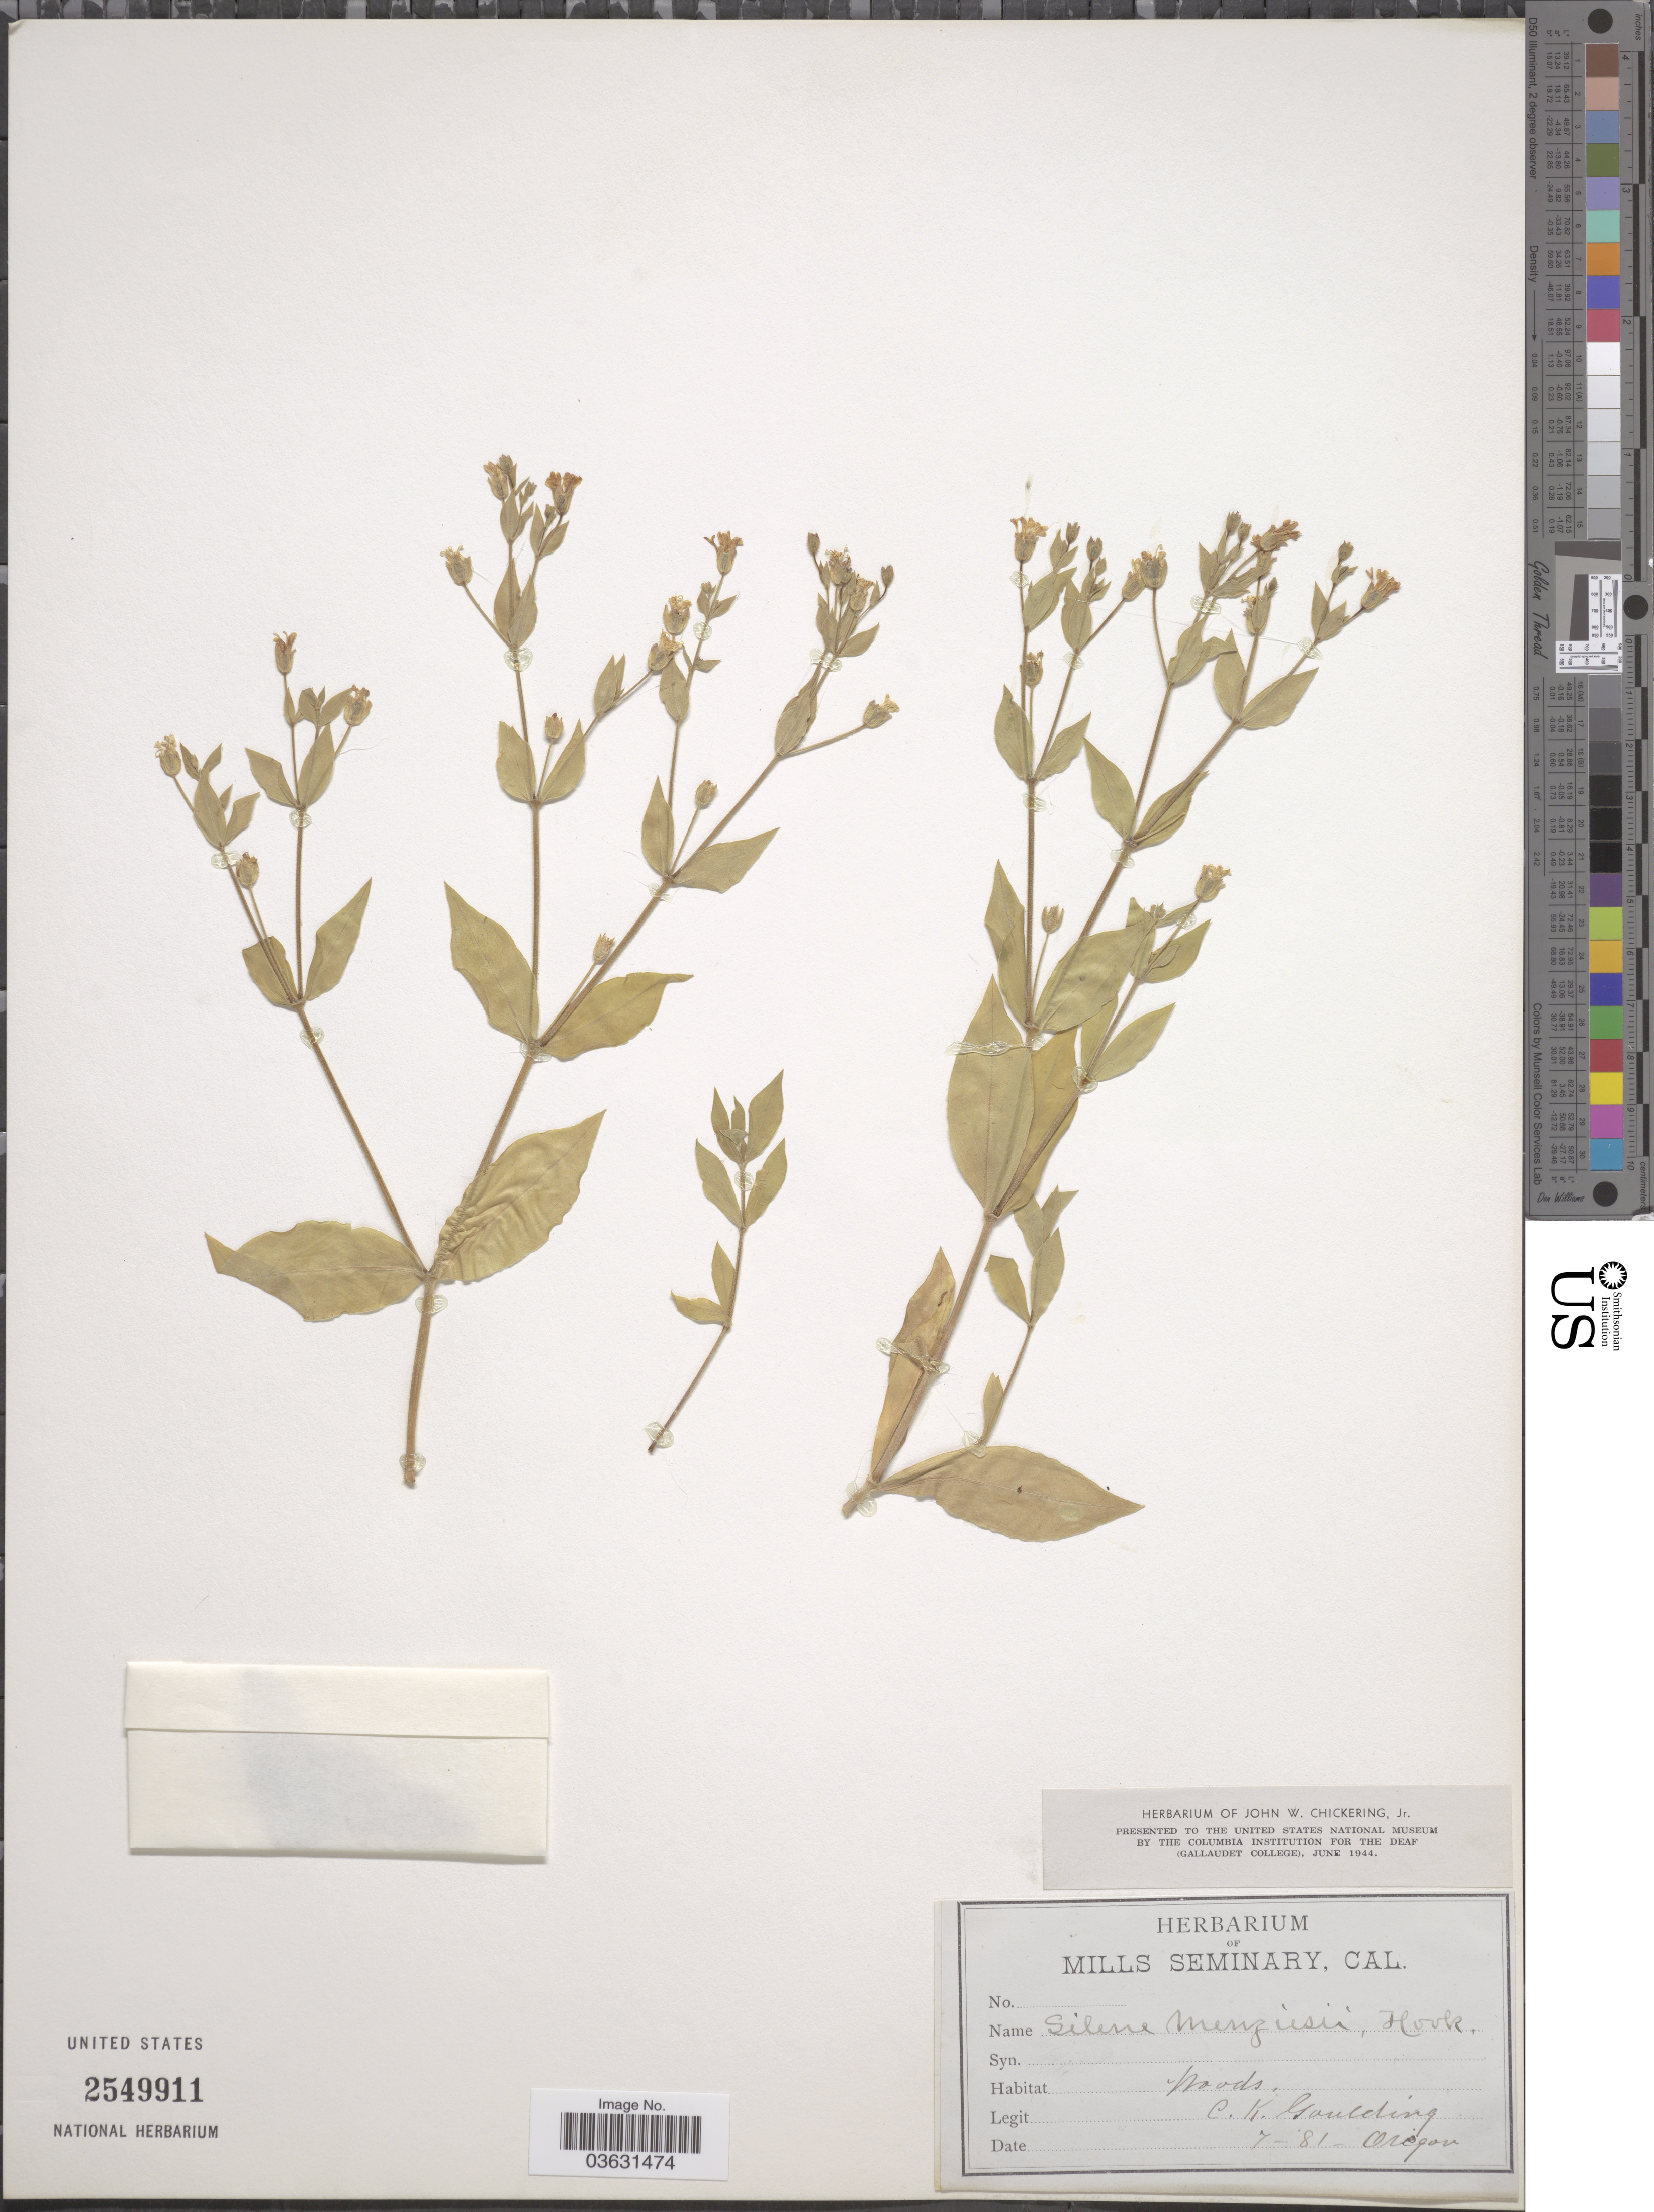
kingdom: Plantae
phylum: Tracheophyta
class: Magnoliopsida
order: Caryophyllales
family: Caryophyllaceae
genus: Silene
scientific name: Silene menziesii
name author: Hook.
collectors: C. Goulding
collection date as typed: Transcribed d/m/y: /7/81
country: United States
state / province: Oregon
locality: Woods.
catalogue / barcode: US 2549911